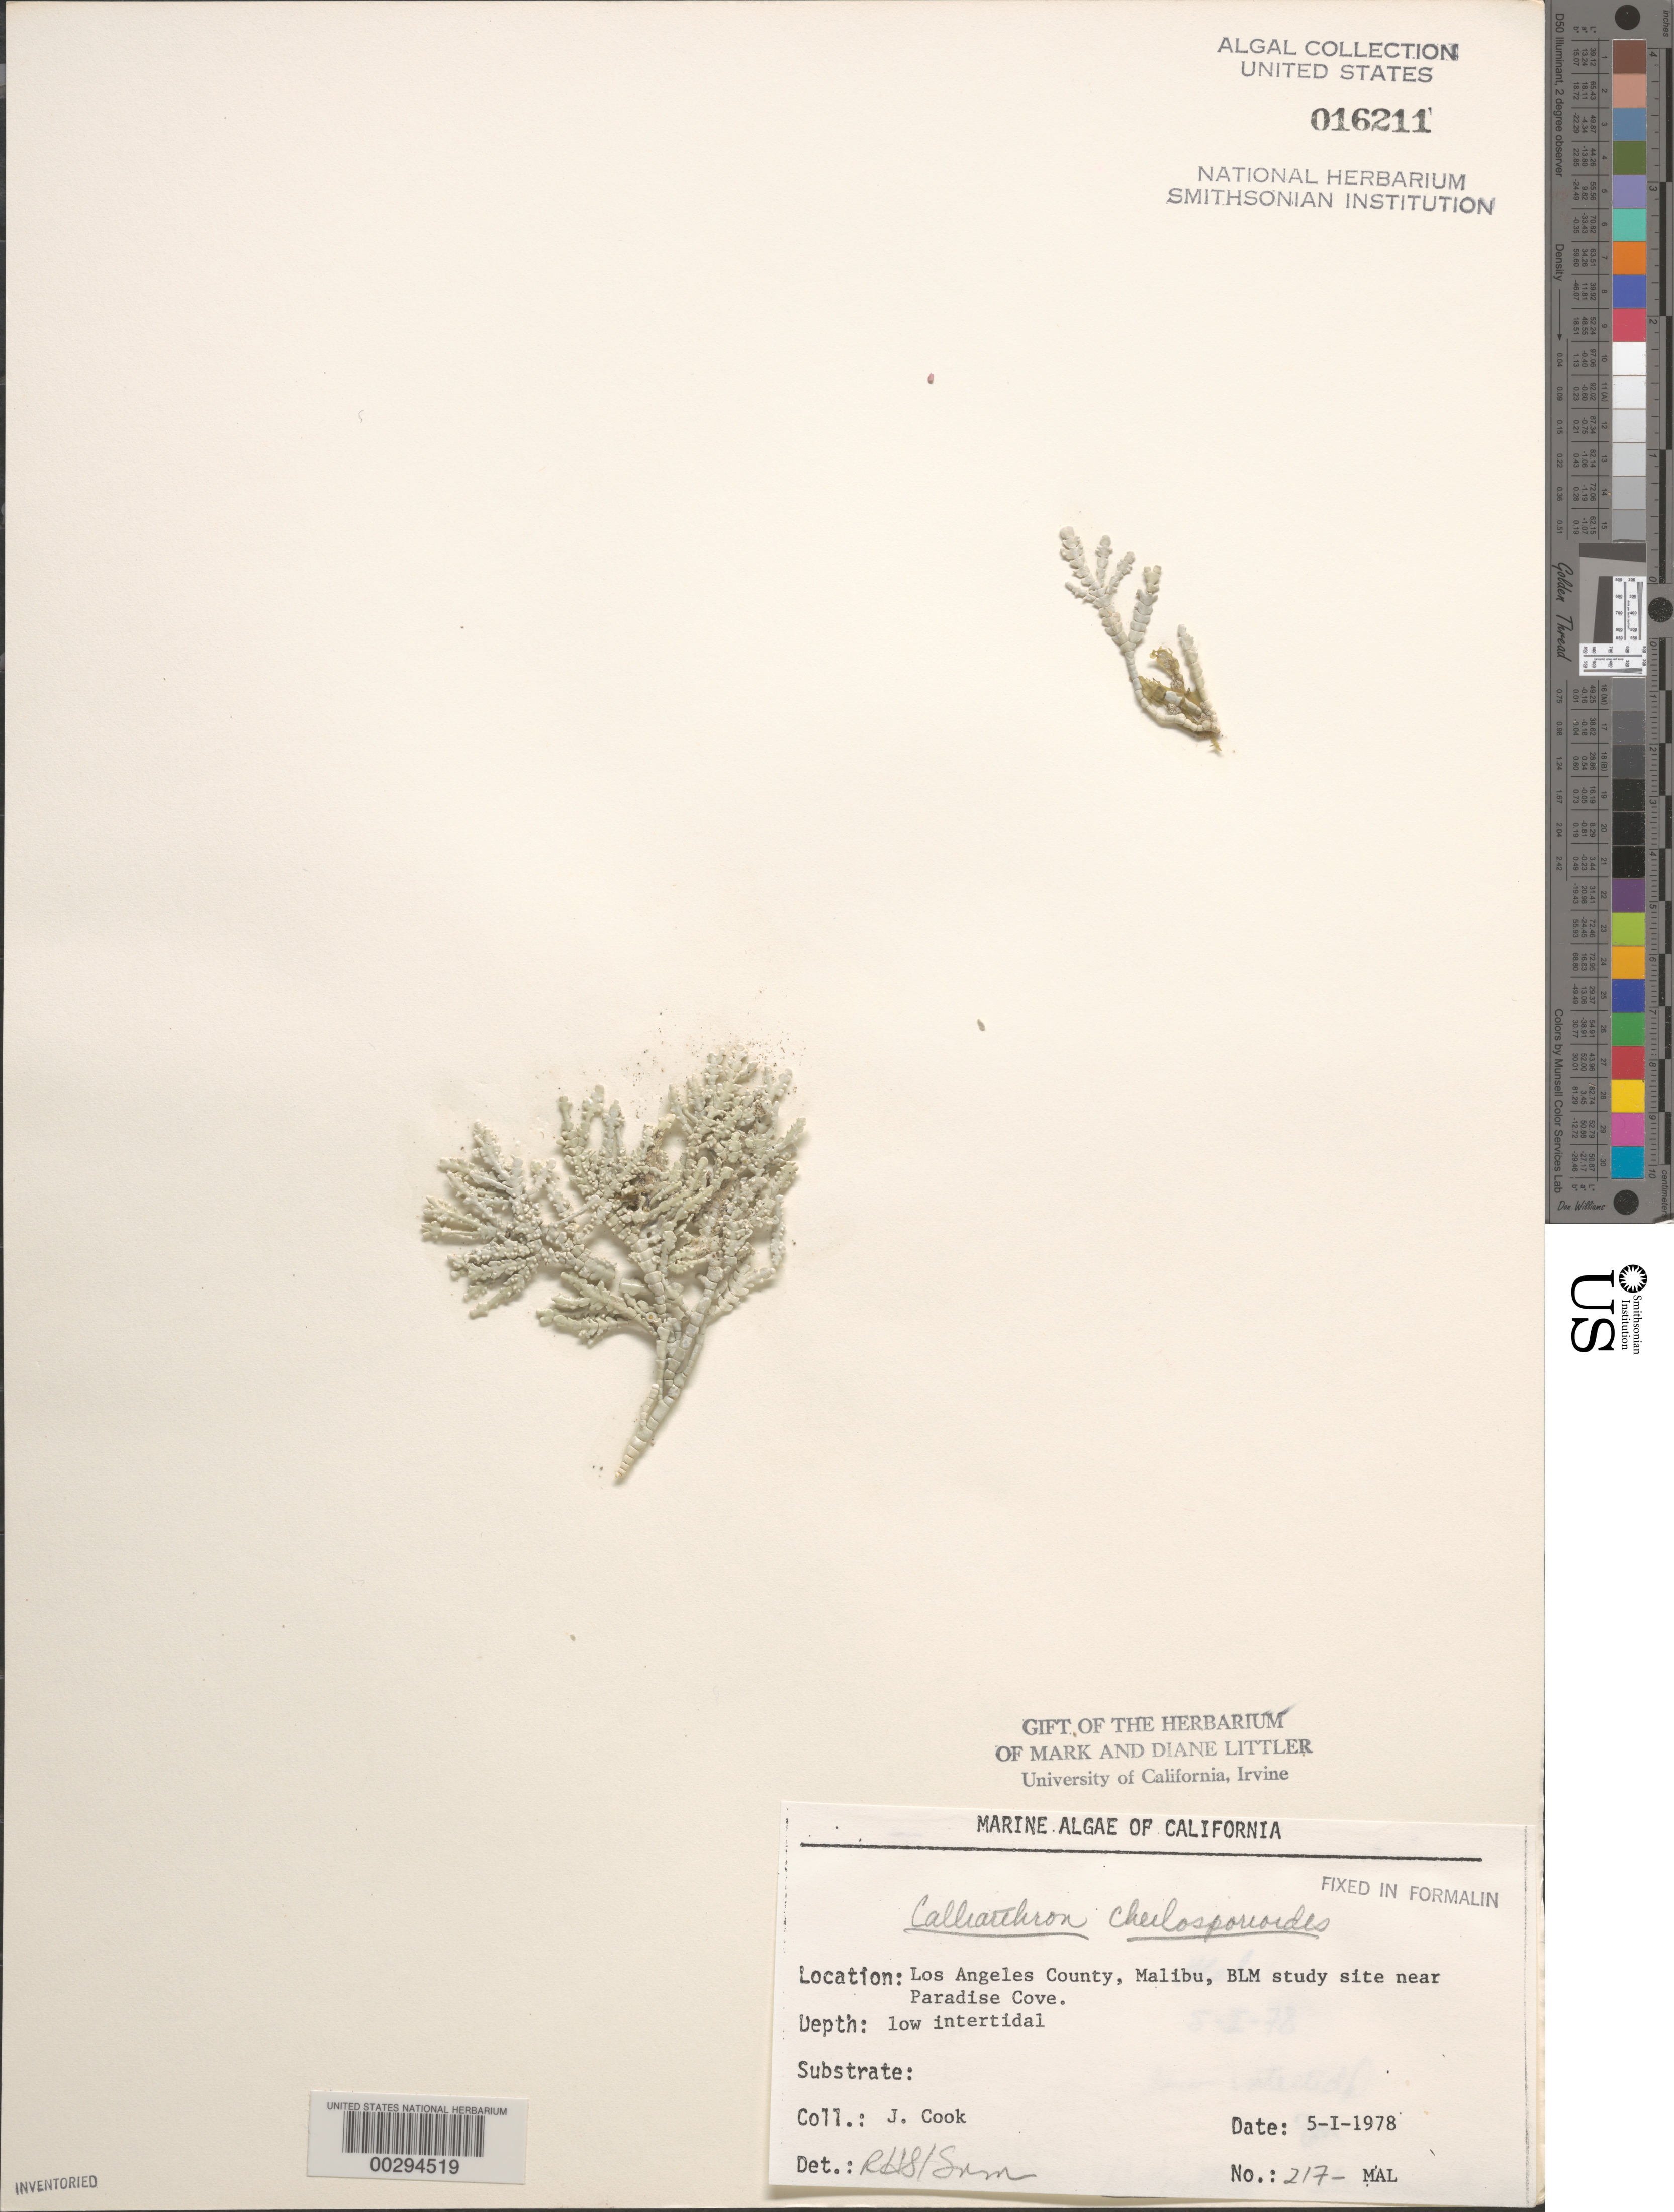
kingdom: Plantae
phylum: Rhodophyta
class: Florideophyceae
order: Corallinales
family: Corallinaceae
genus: Calliarthron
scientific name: Calliarthron cheilosporioides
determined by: Sims, Robert H.; Murray, S. N.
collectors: J. Cook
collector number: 217-mal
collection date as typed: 05 Jan 1978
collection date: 1978-01-05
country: United States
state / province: California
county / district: Los Angeles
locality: Malibu, near Paradise Cove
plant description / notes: BLM-SOCALBIGHT Rocky Intertidal Survey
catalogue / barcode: US 16211